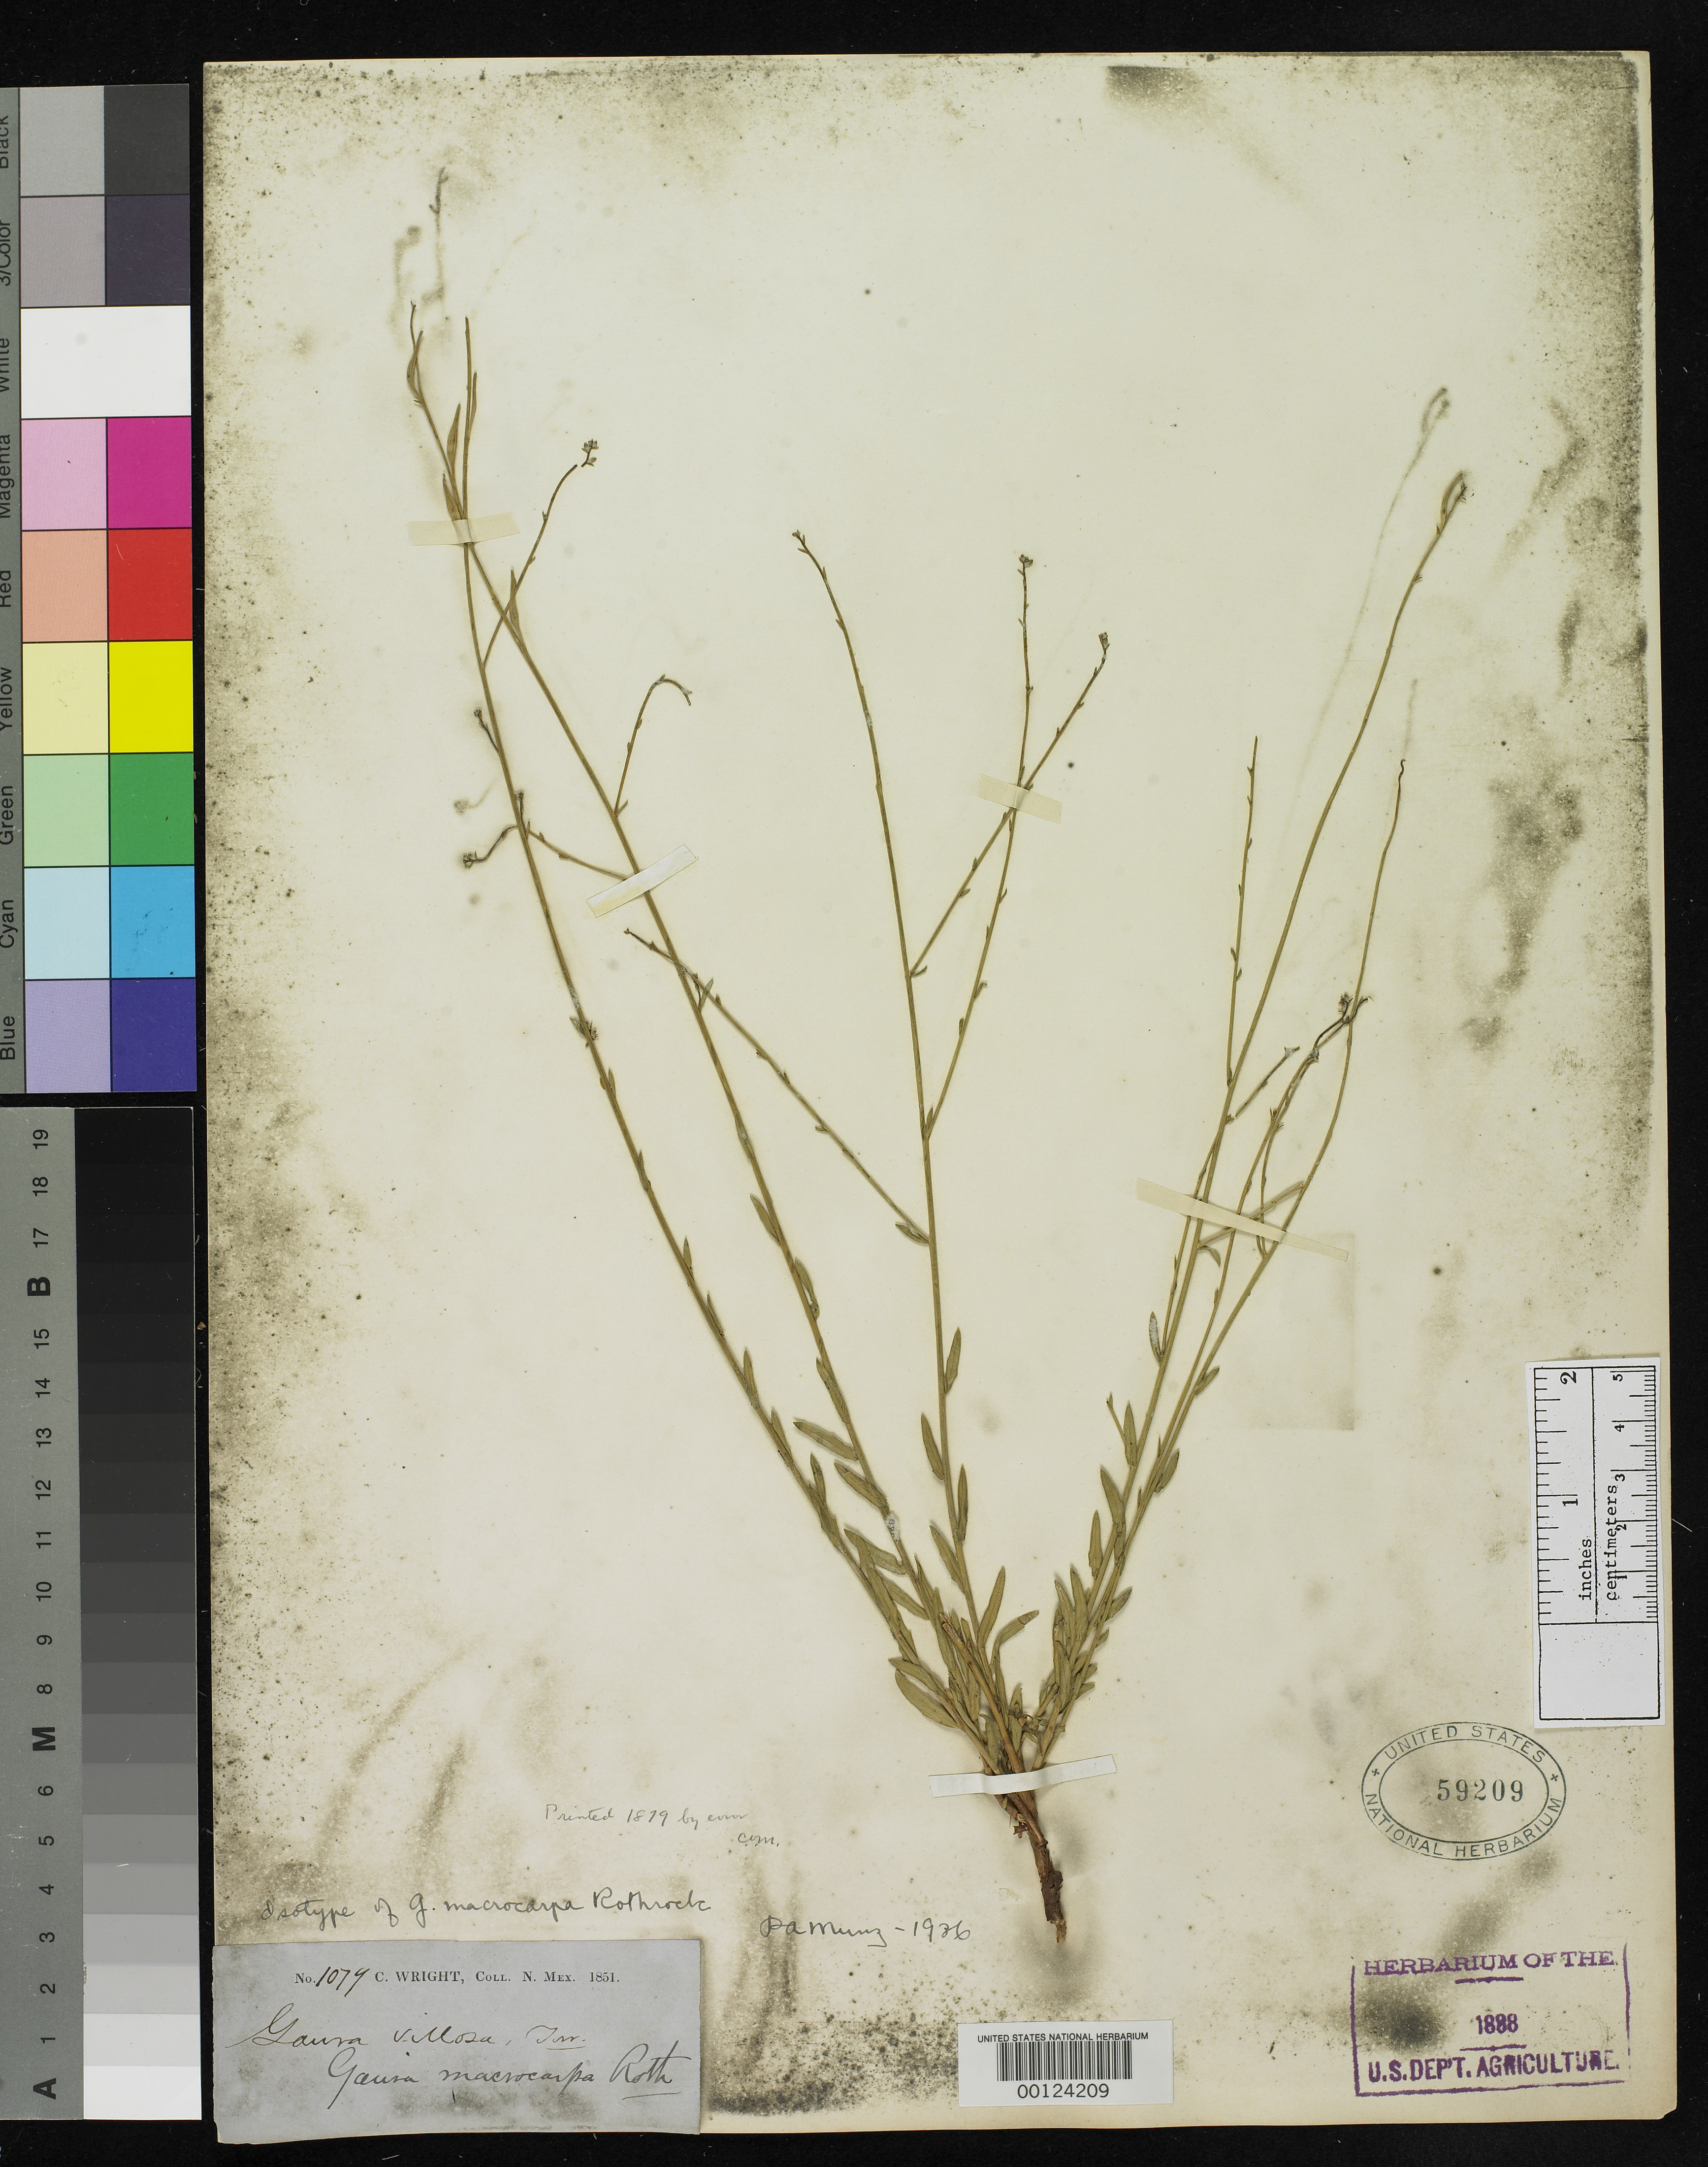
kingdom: Plantae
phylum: Tracheophyta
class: Magnoliopsida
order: Myrtales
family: Onagraceae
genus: Gaura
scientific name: Gaura macrocarpa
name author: Rothr.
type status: Isotype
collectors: C. Wright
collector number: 1079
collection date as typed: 1851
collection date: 1851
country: United States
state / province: New Mexico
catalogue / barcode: US 59209